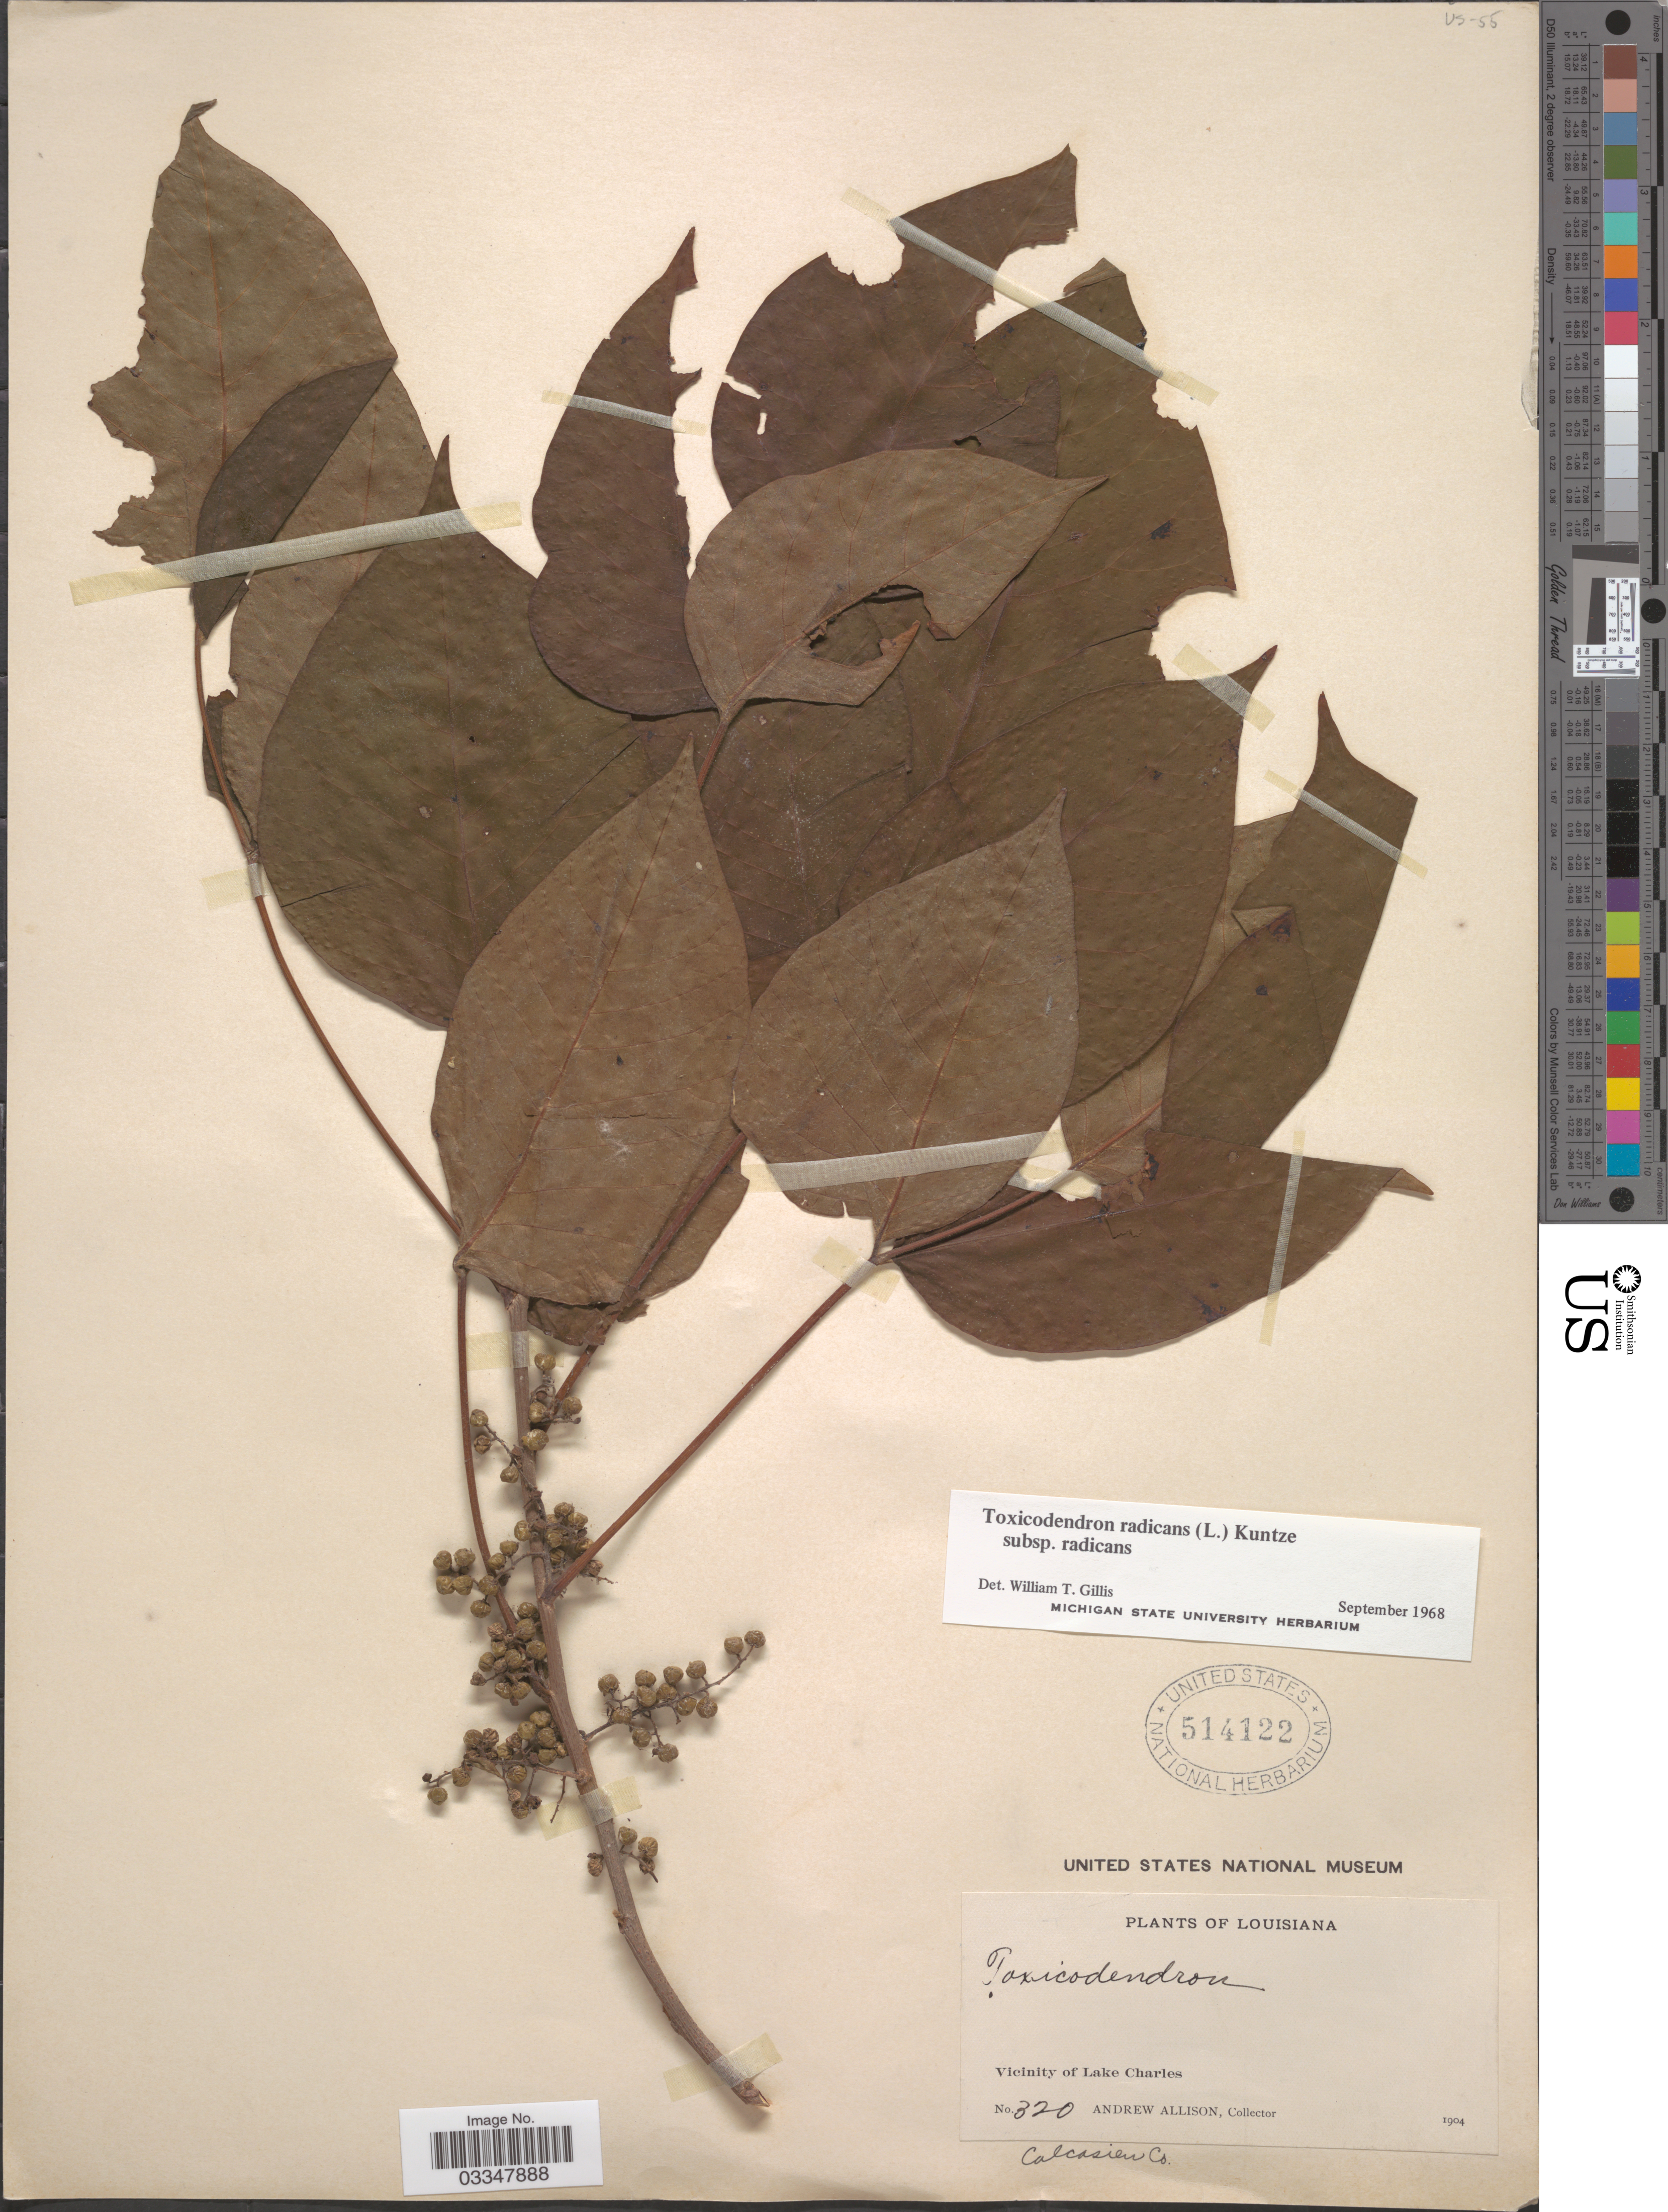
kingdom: Plantae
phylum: Tracheophyta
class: Magnoliopsida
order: Sapindales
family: Anacardiaceae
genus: Toxicodendron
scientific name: Toxicodendron radicans subsp. radicans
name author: (L.) Kuntze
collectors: A. Allison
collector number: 320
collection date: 1904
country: United States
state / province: Louisiana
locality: Vicinity of Lake Charles. Calcasieu Co.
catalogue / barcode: US 514122